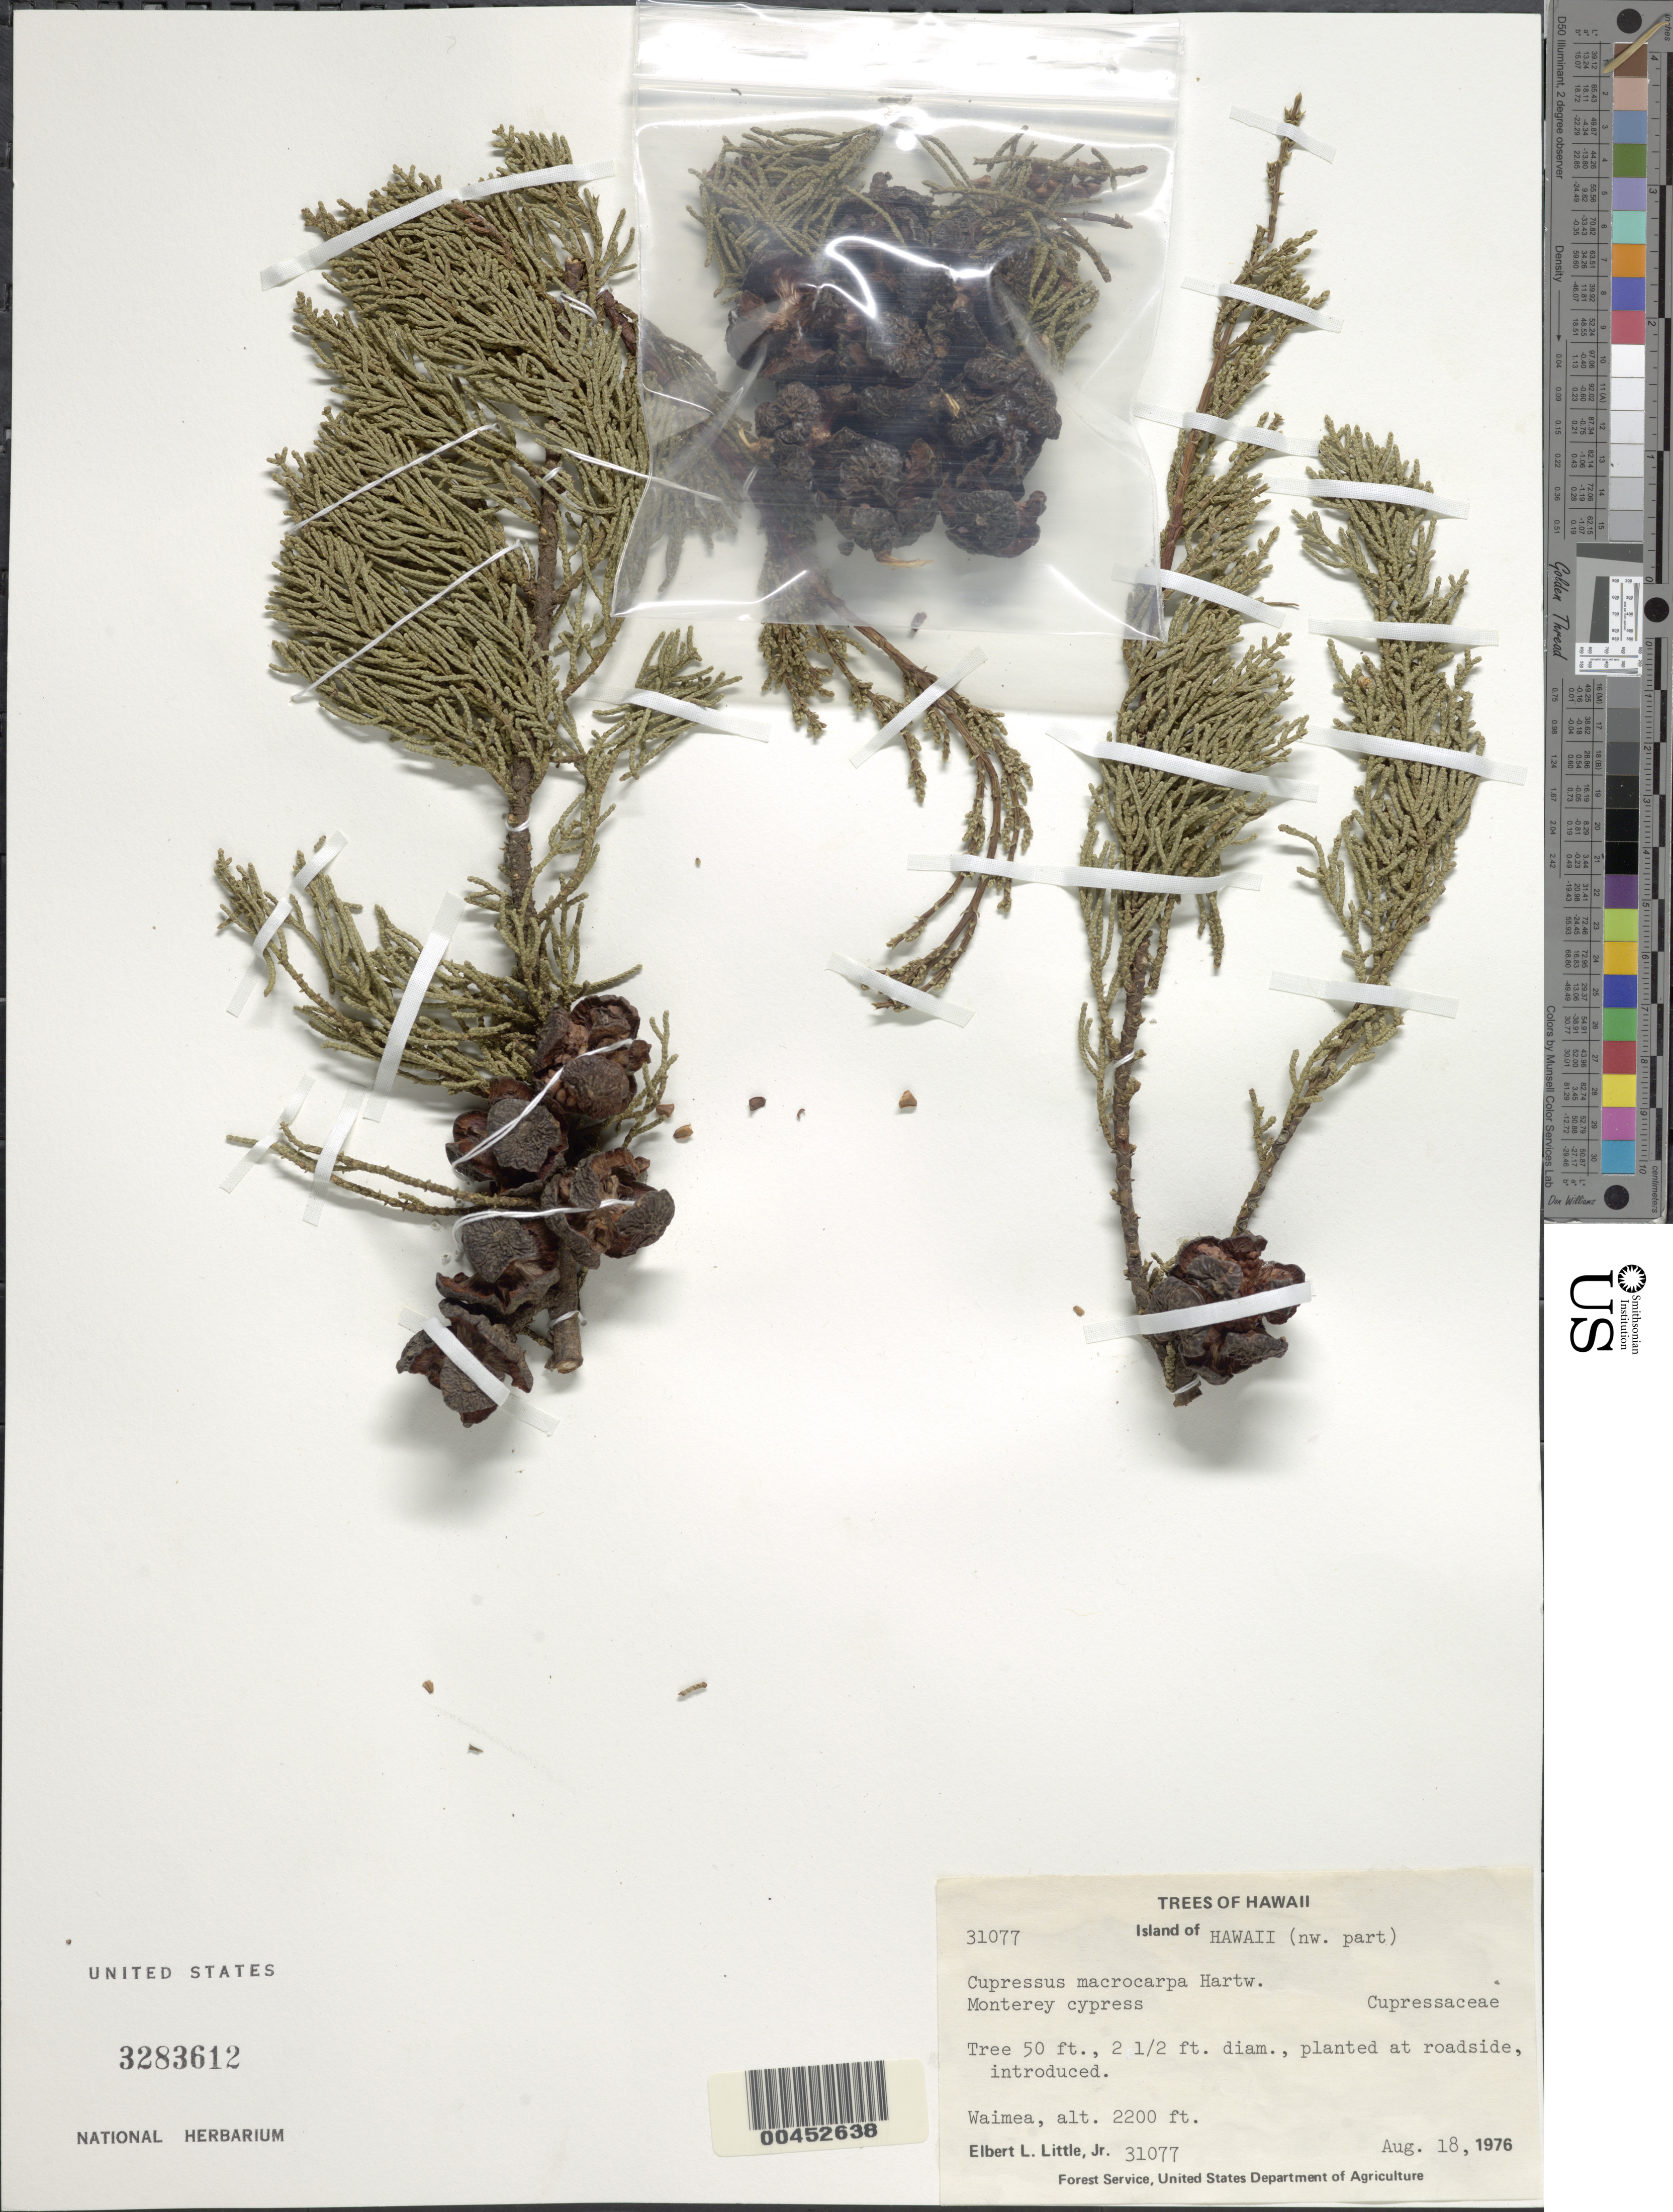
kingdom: Plantae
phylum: Tracheophyta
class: Pinopsida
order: Pinales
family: Cupressaceae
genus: Hesperocyparis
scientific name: Hesperocyparis macrocarpa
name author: (Hartw. ex Gordon) Bartel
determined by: (US) Smithsonian Institution - National Museum of Natural History - Department of Botany (UNITED STATES)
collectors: E. L. Little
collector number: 31077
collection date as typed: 18 Aug 1976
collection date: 1976-08-18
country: United States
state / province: Hawaii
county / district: Hawaii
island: Hawaii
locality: NW part of Hawaii, Waimea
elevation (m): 671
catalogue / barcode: US 3283612